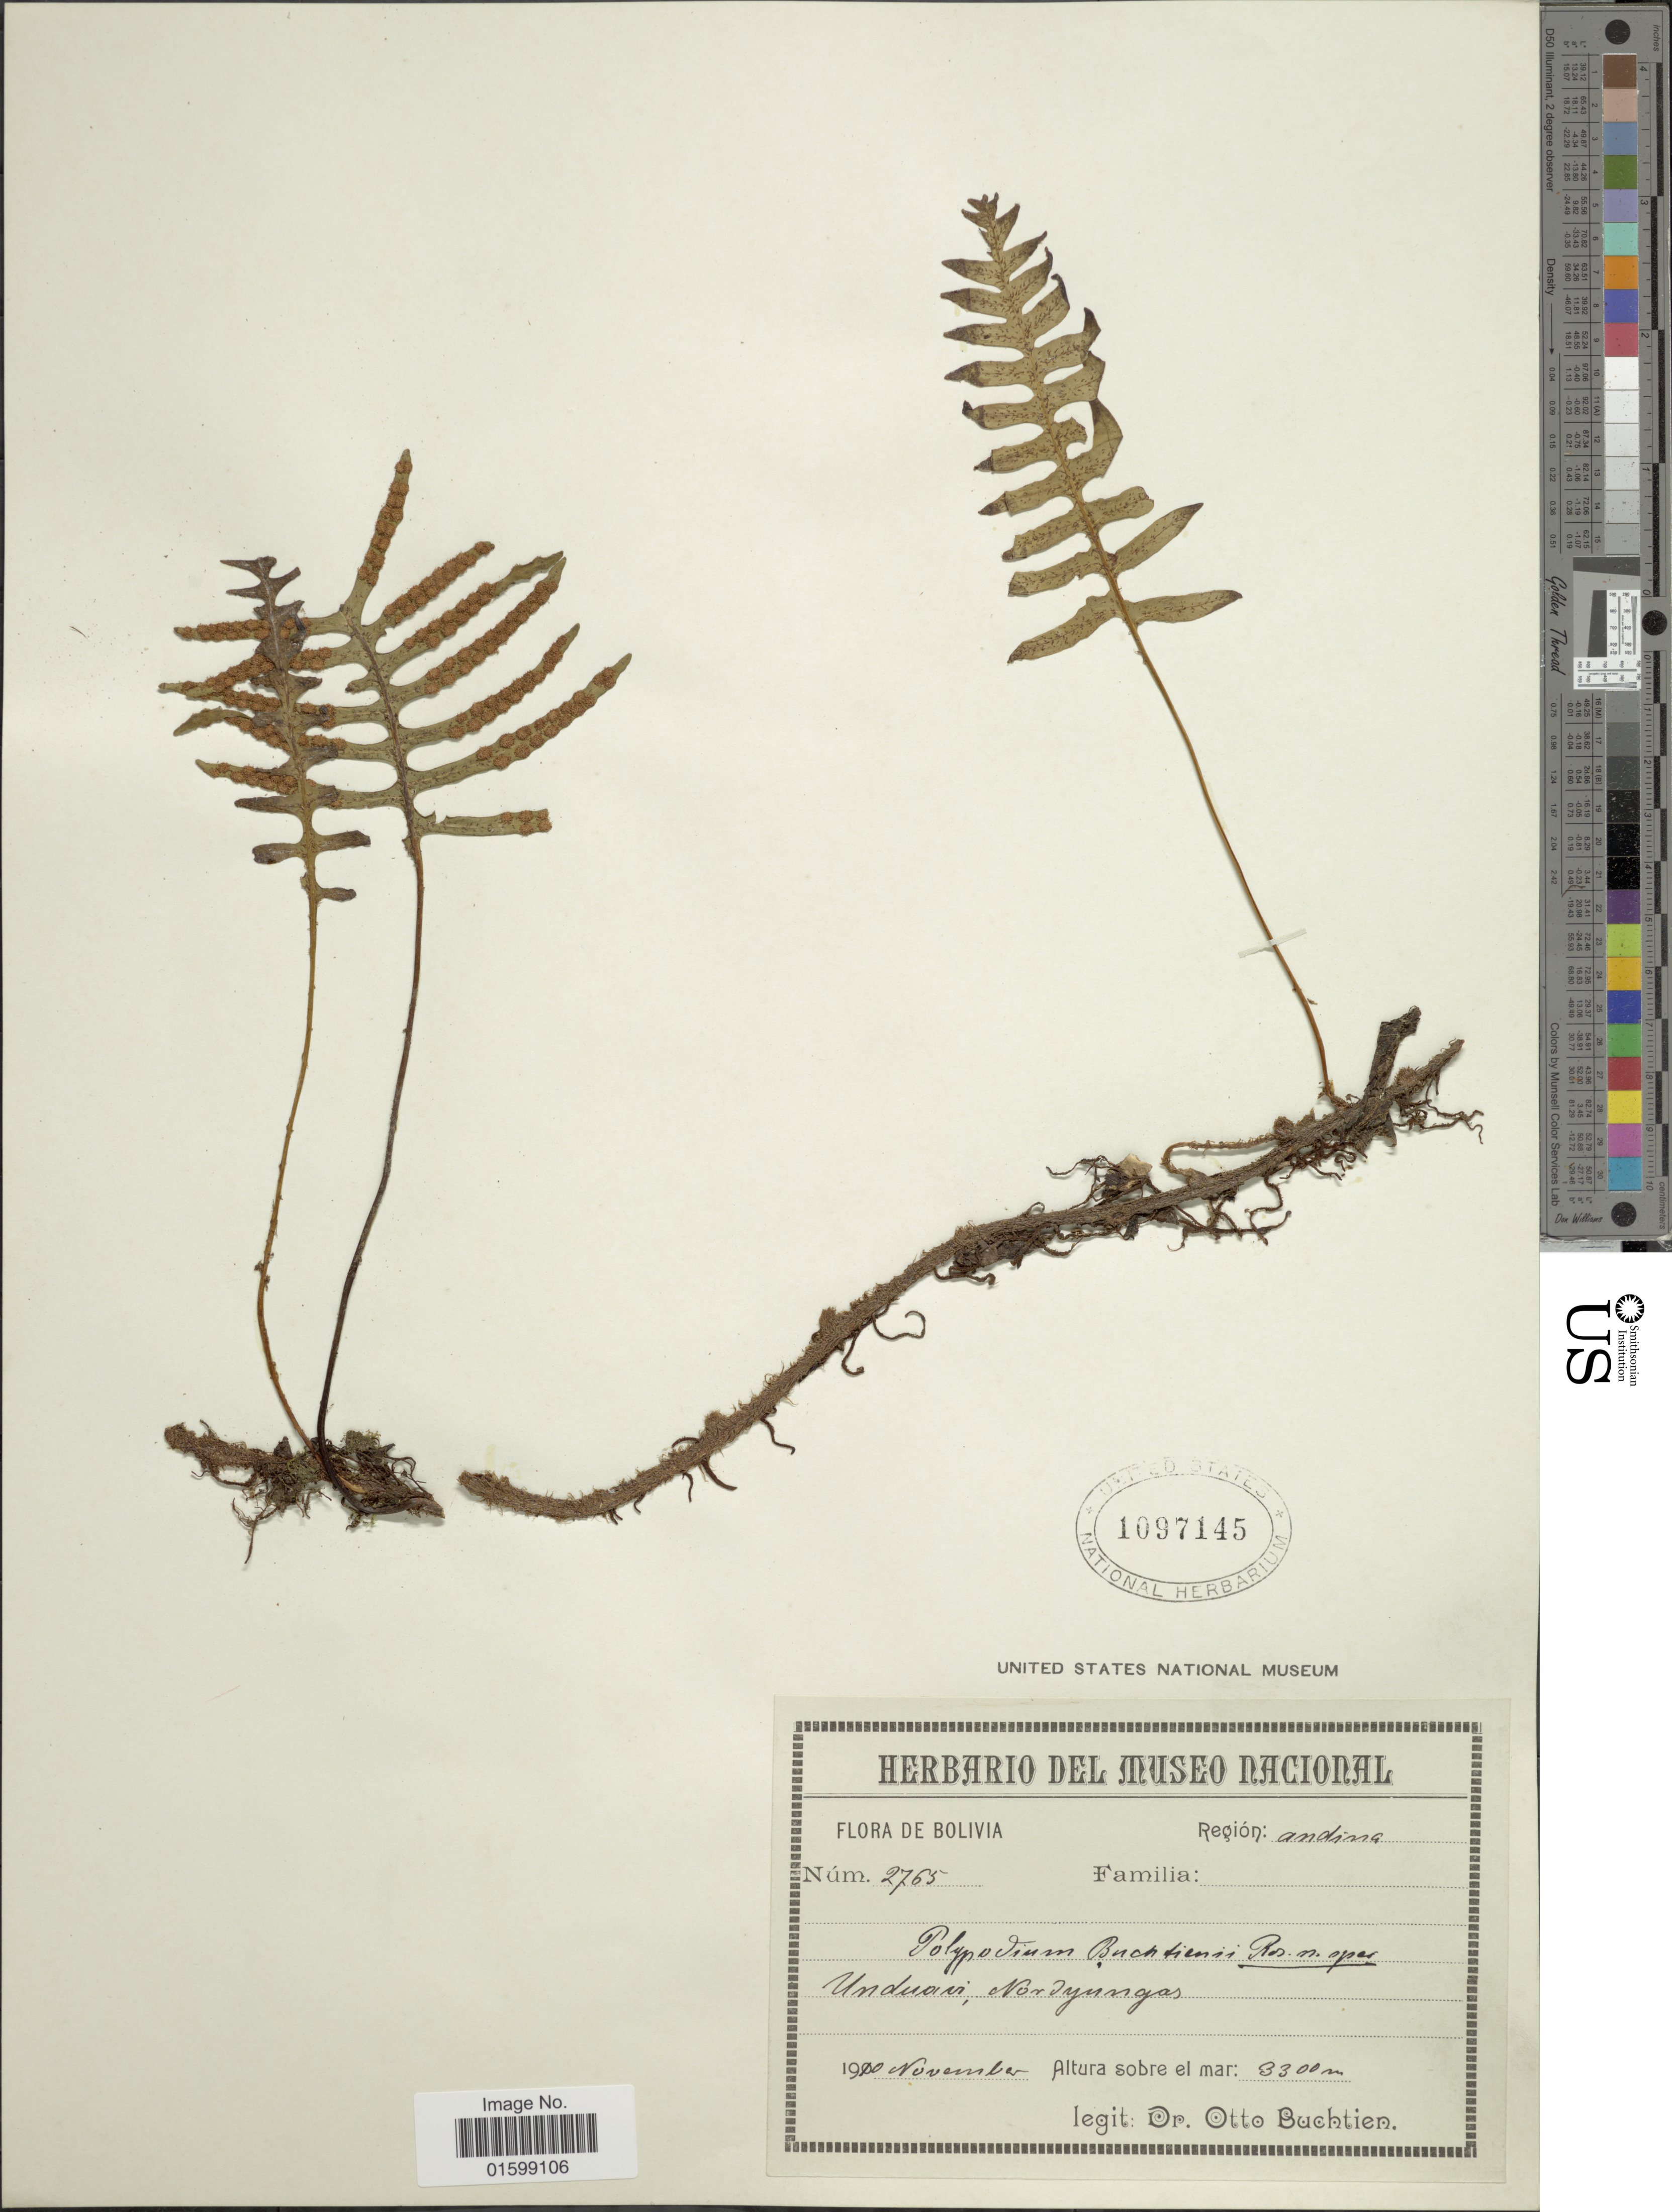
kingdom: Plantae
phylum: Tracheophyta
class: Polypodiopsida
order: Polypodiales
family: Polypodiaceae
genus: Pleopeltis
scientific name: Pleopeltis buchtienii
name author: (Christ & Rosenst.) A.R. Sm.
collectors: O. Buchtien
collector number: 2765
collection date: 1910-11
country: Bolivia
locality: Región: andina, Unduavi, Nordyungas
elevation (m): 3300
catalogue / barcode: US 1097145